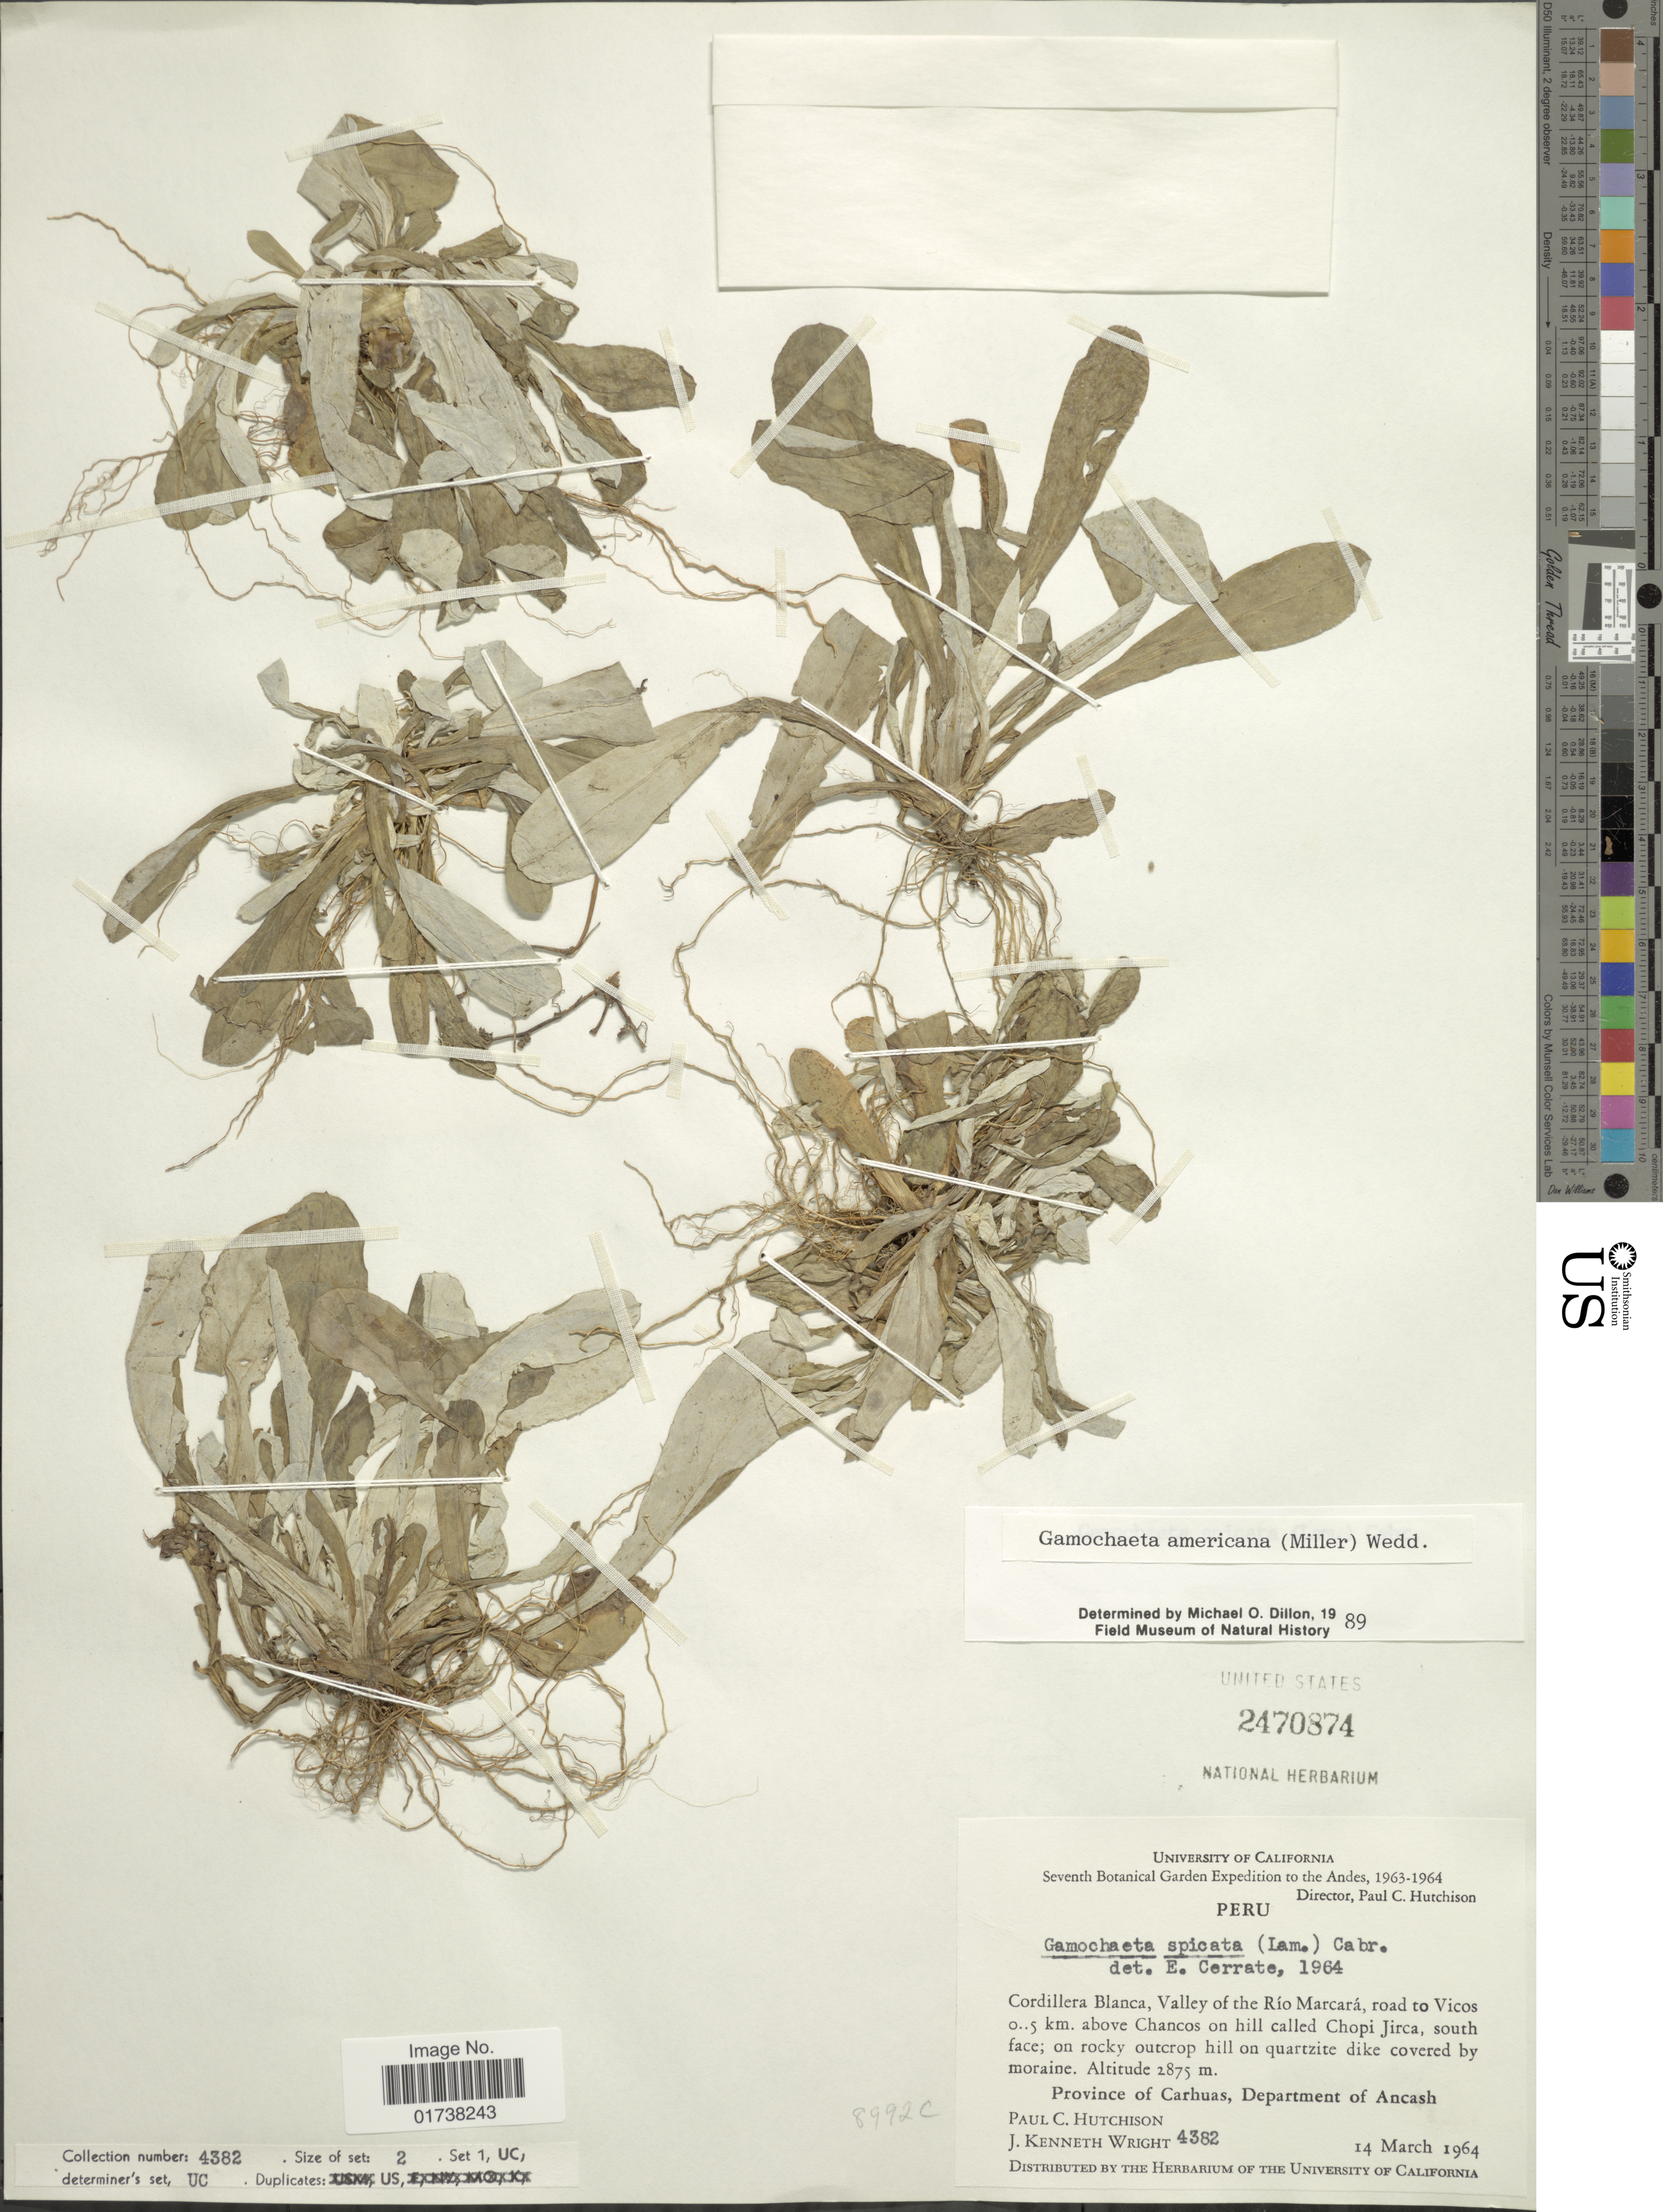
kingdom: Plantae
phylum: Tracheophyta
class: Magnoliopsida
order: Asterales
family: Asteraceae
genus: Gamochaeta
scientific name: Gamochaeta americana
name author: (Mill.) Wedd.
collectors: P. C. Hutchison & J. K. Wright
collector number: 4382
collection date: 1964-03-14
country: Peru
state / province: Ancash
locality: Cordillera Blanca, Valley of the Rio Marcara, road to Vicos o.. 5 km. above Chancos on hill called Chopi Jirca, south face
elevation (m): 2875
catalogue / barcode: US 2470874